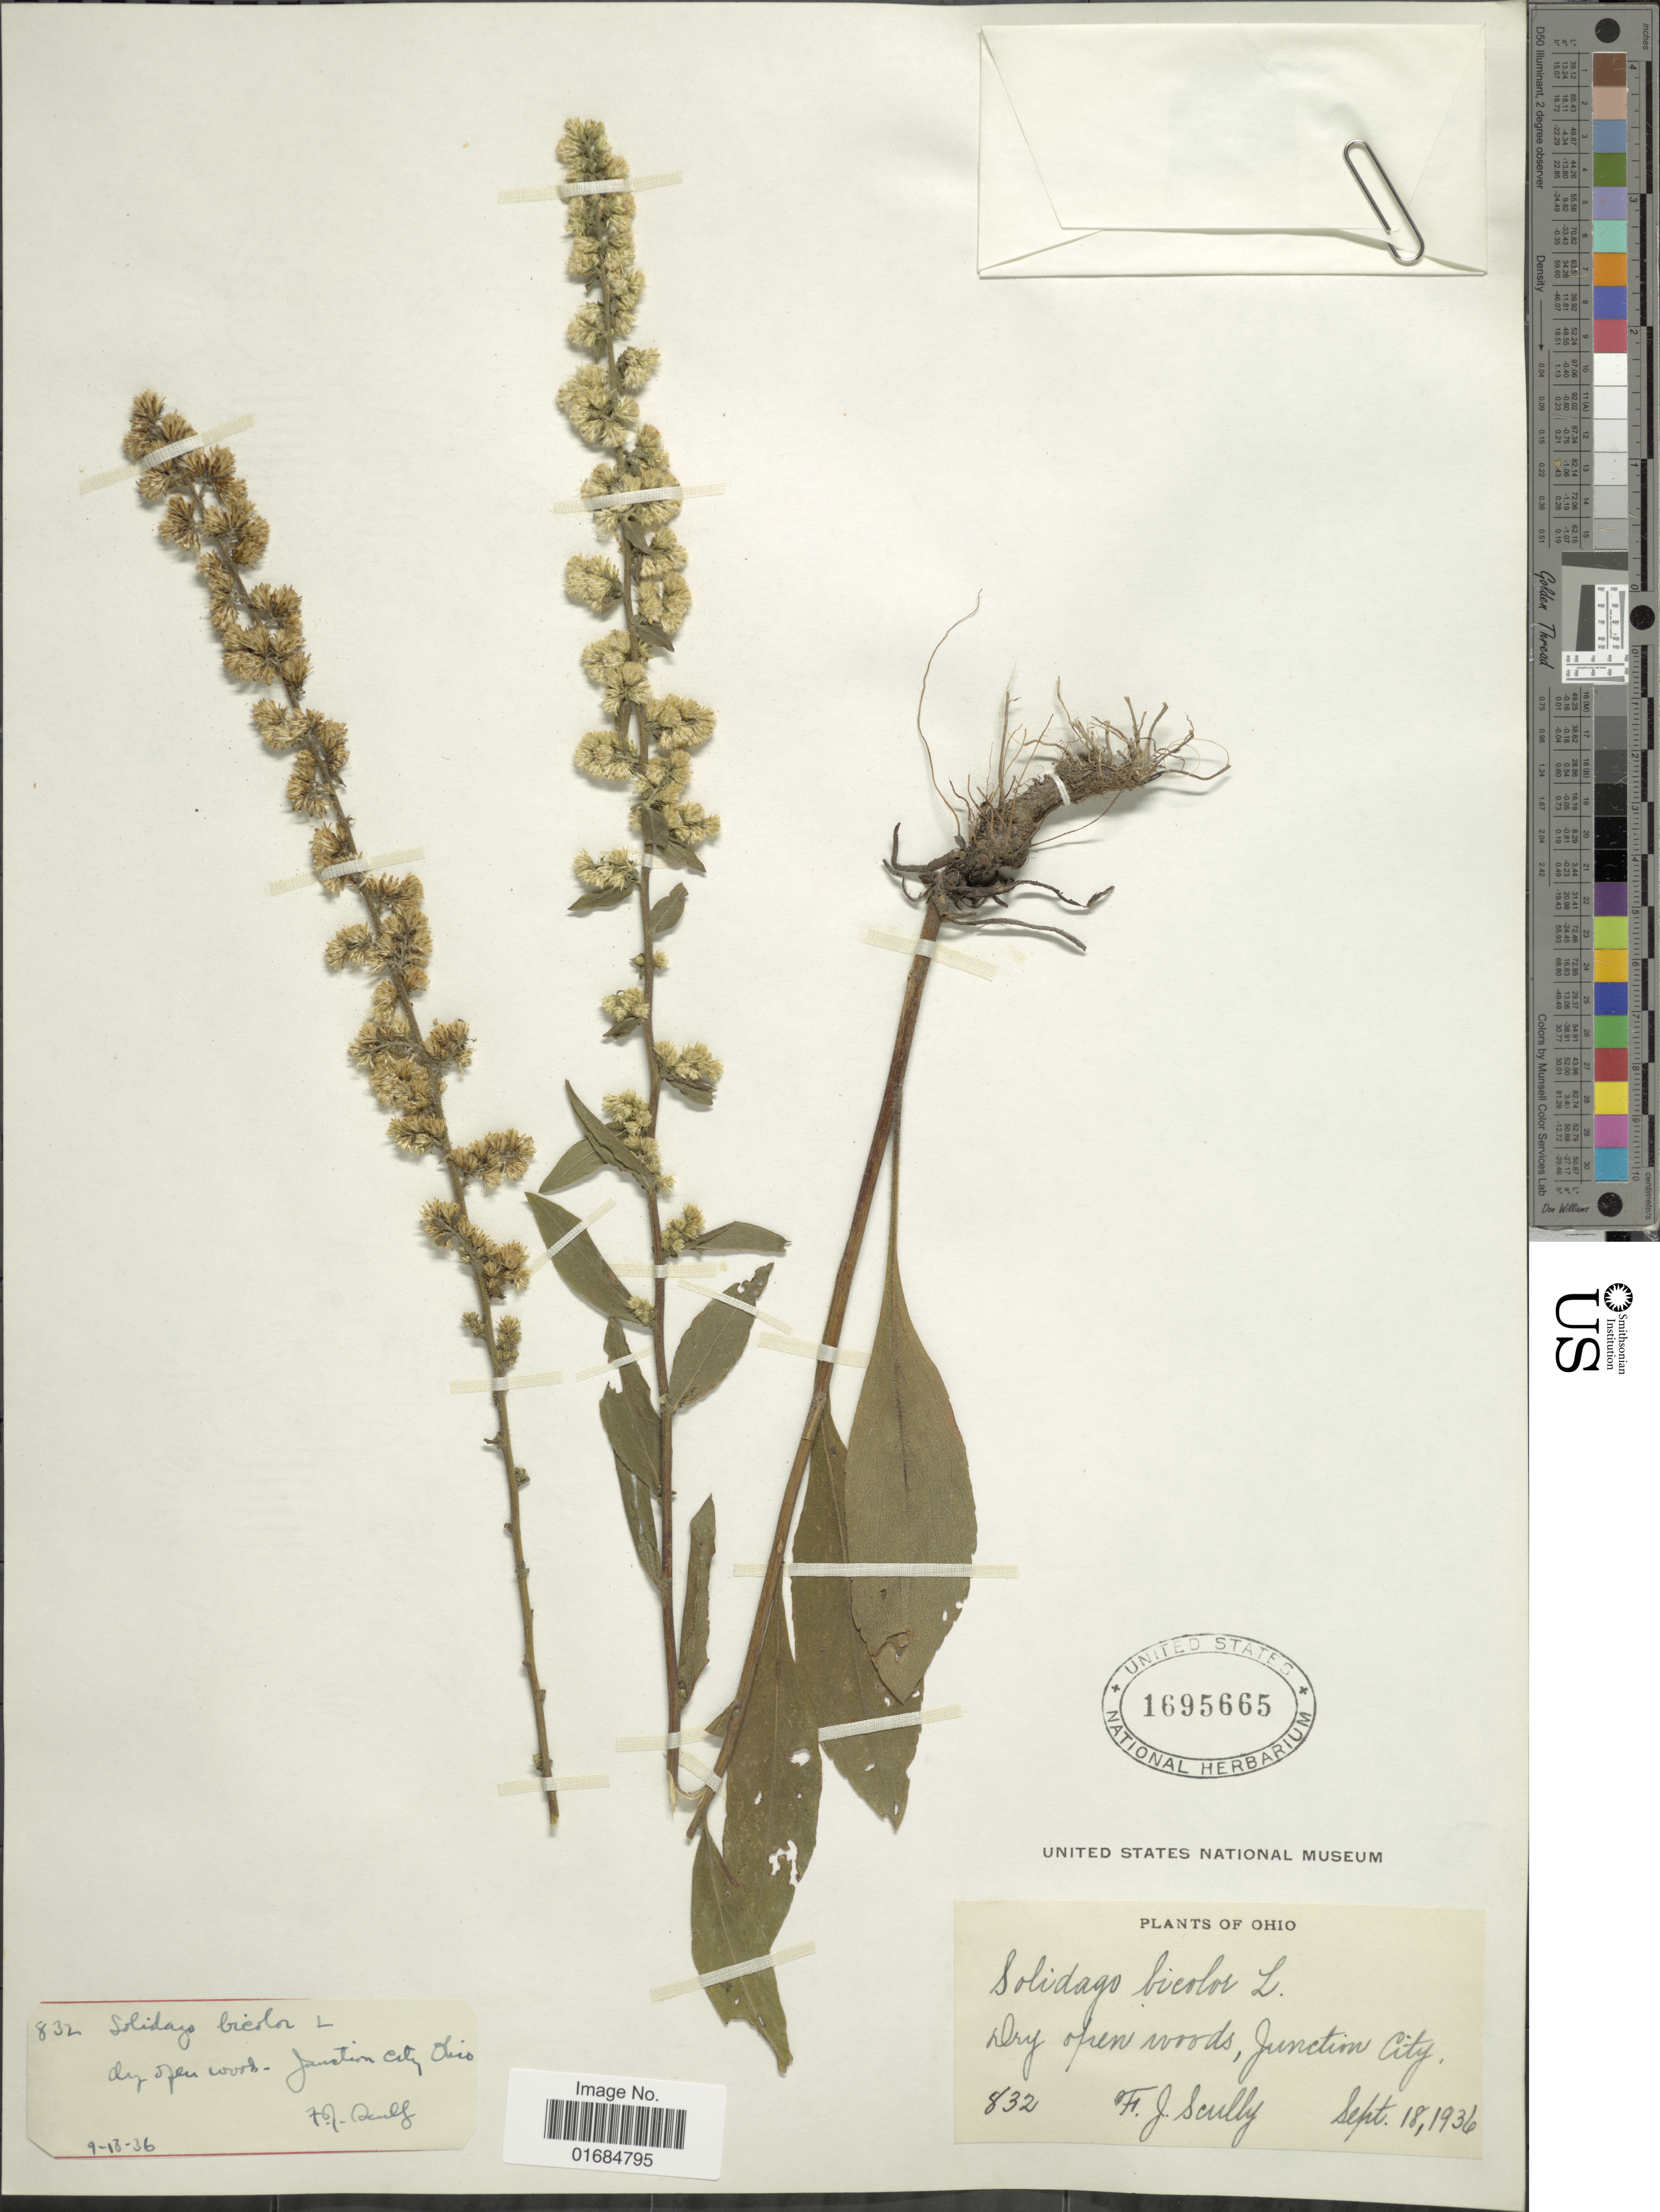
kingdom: Plantae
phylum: Tracheophyta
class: Magnoliopsida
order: Asterales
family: Asteraceae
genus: Solidago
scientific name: Solidago bicolor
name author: L.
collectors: F. Scully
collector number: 832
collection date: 1936-09-18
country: United States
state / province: Ohio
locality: Junction City.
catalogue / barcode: US 1695665